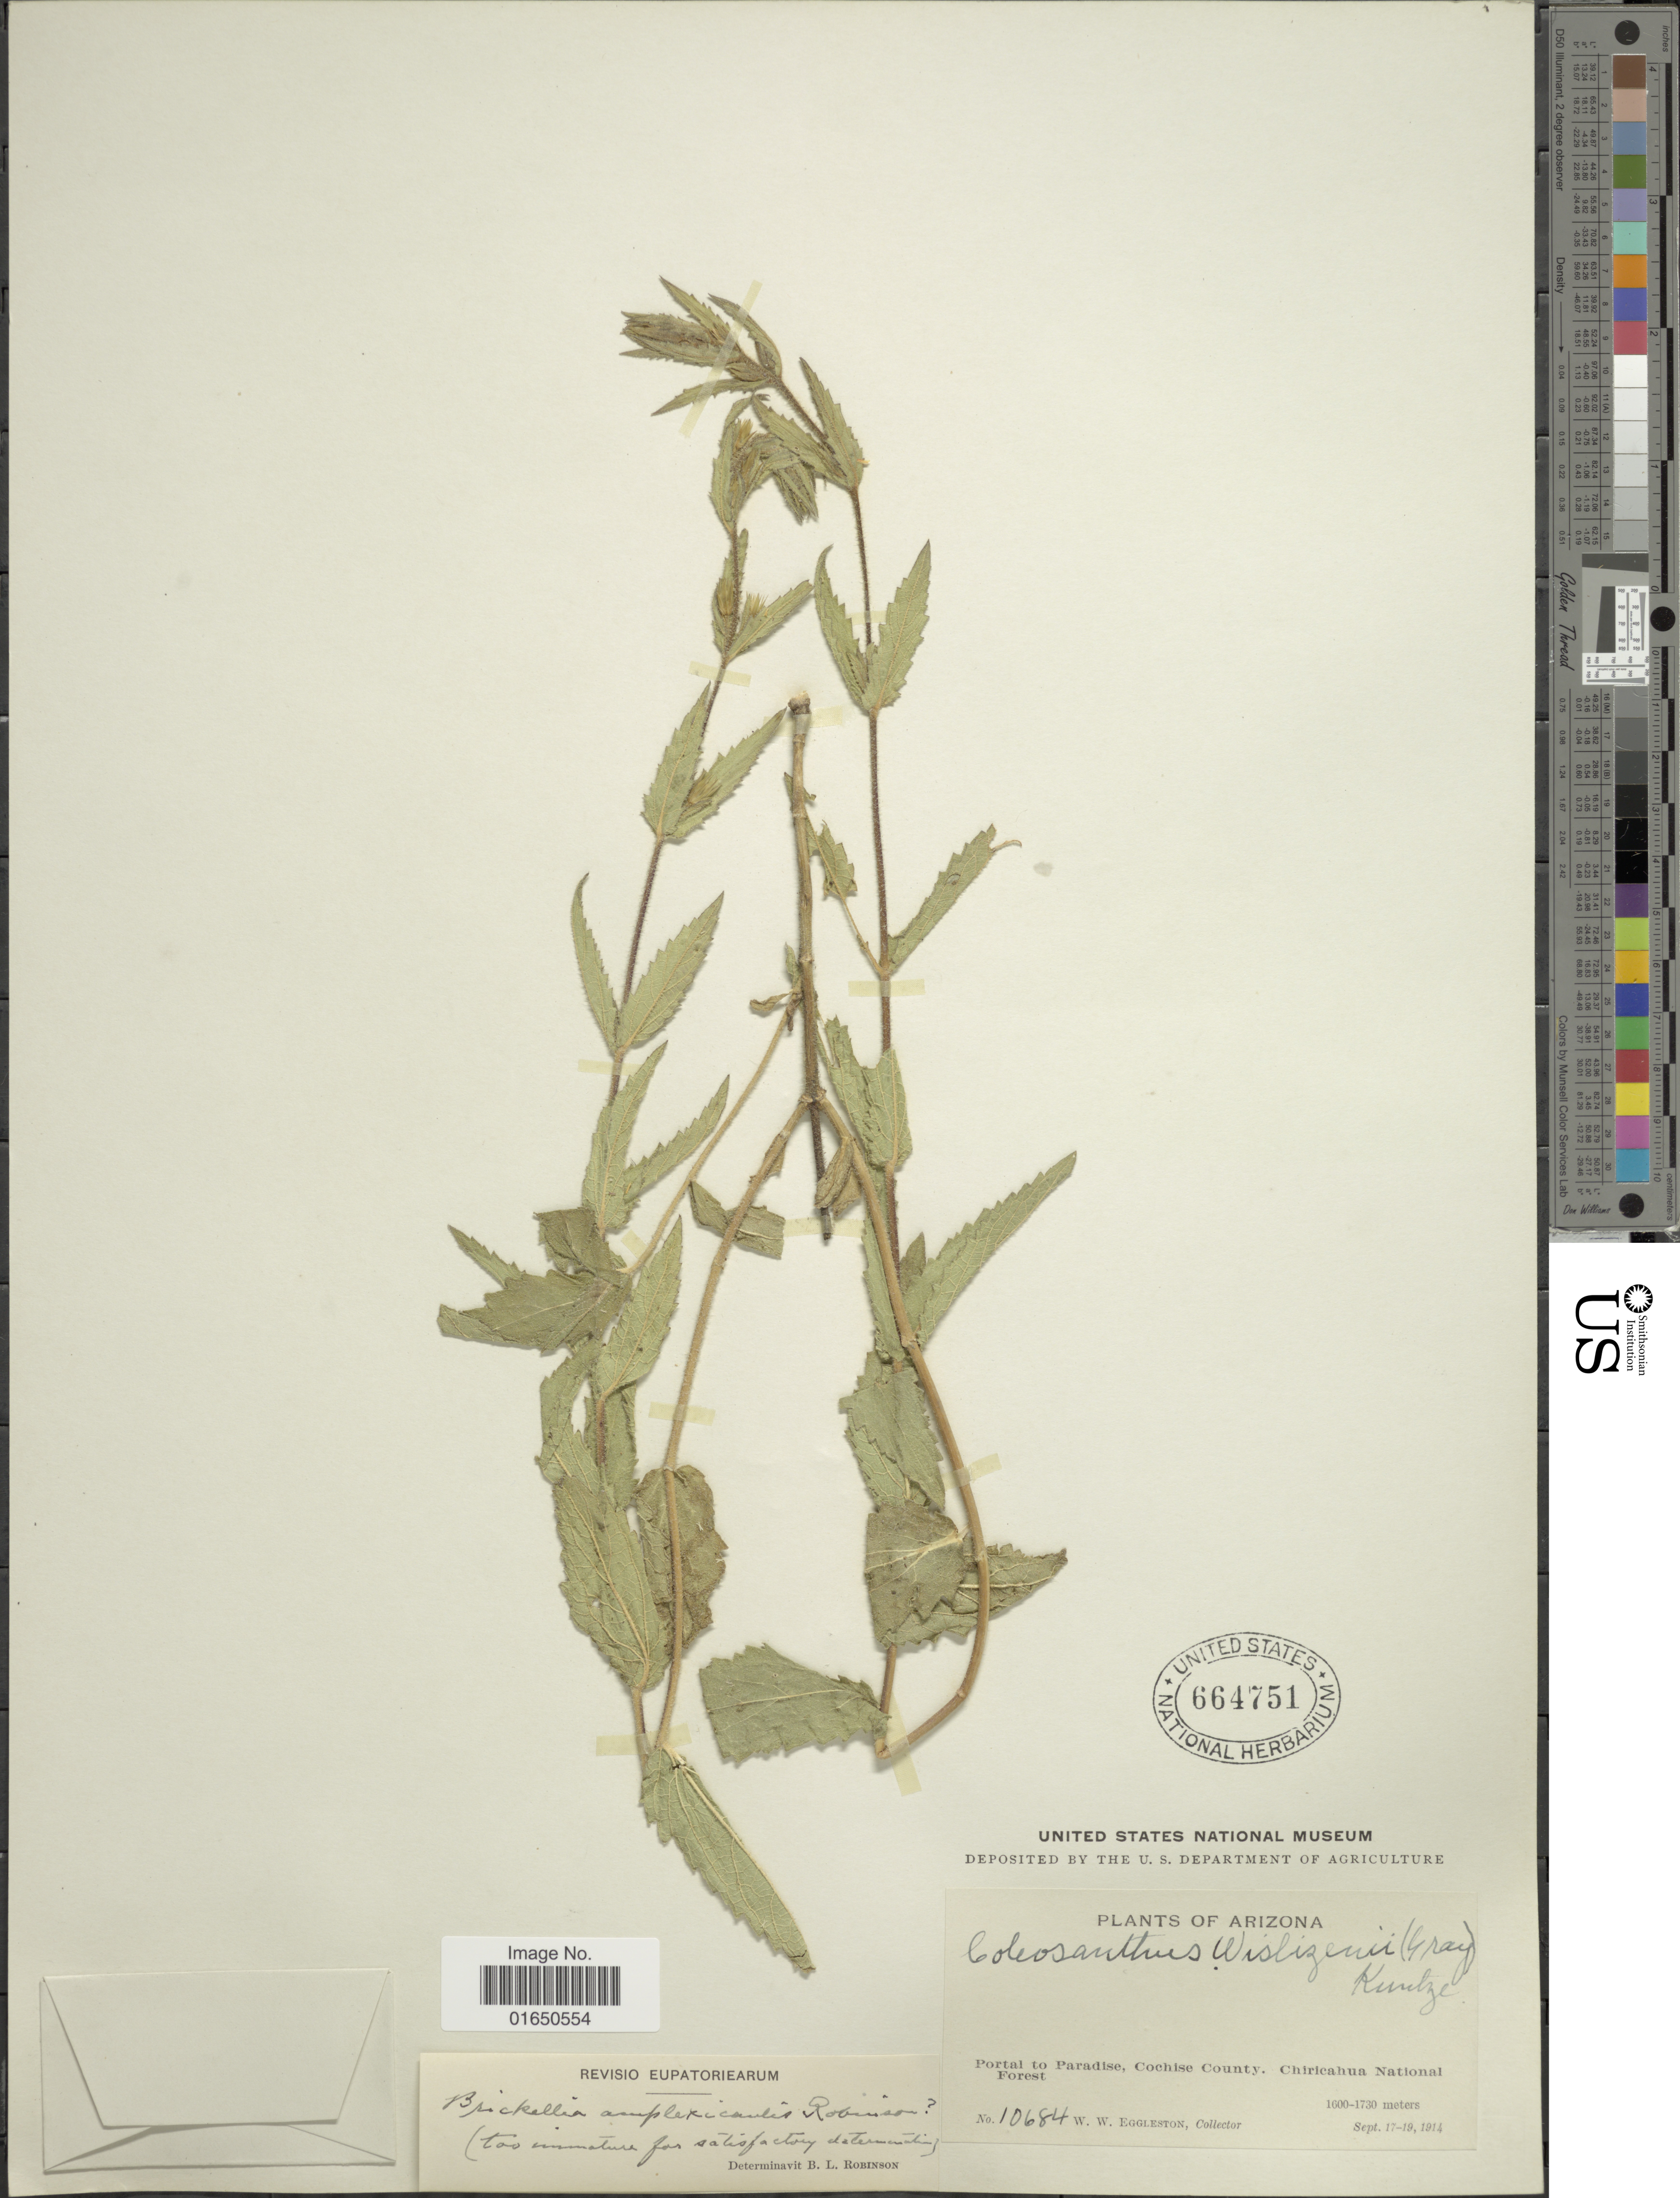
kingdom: Plantae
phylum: Tracheophyta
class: Magnoliopsida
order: Asterales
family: Asteraceae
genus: Brickellia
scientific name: Brickellia amplexicaulis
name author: B.L. Rob.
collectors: W. W. Eggleston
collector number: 10684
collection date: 1914-09-17/1914-09-19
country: United States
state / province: Arizona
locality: Portal to Paradise, Cochise County, Chiricahua National Forest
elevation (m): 1600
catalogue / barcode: US 664751